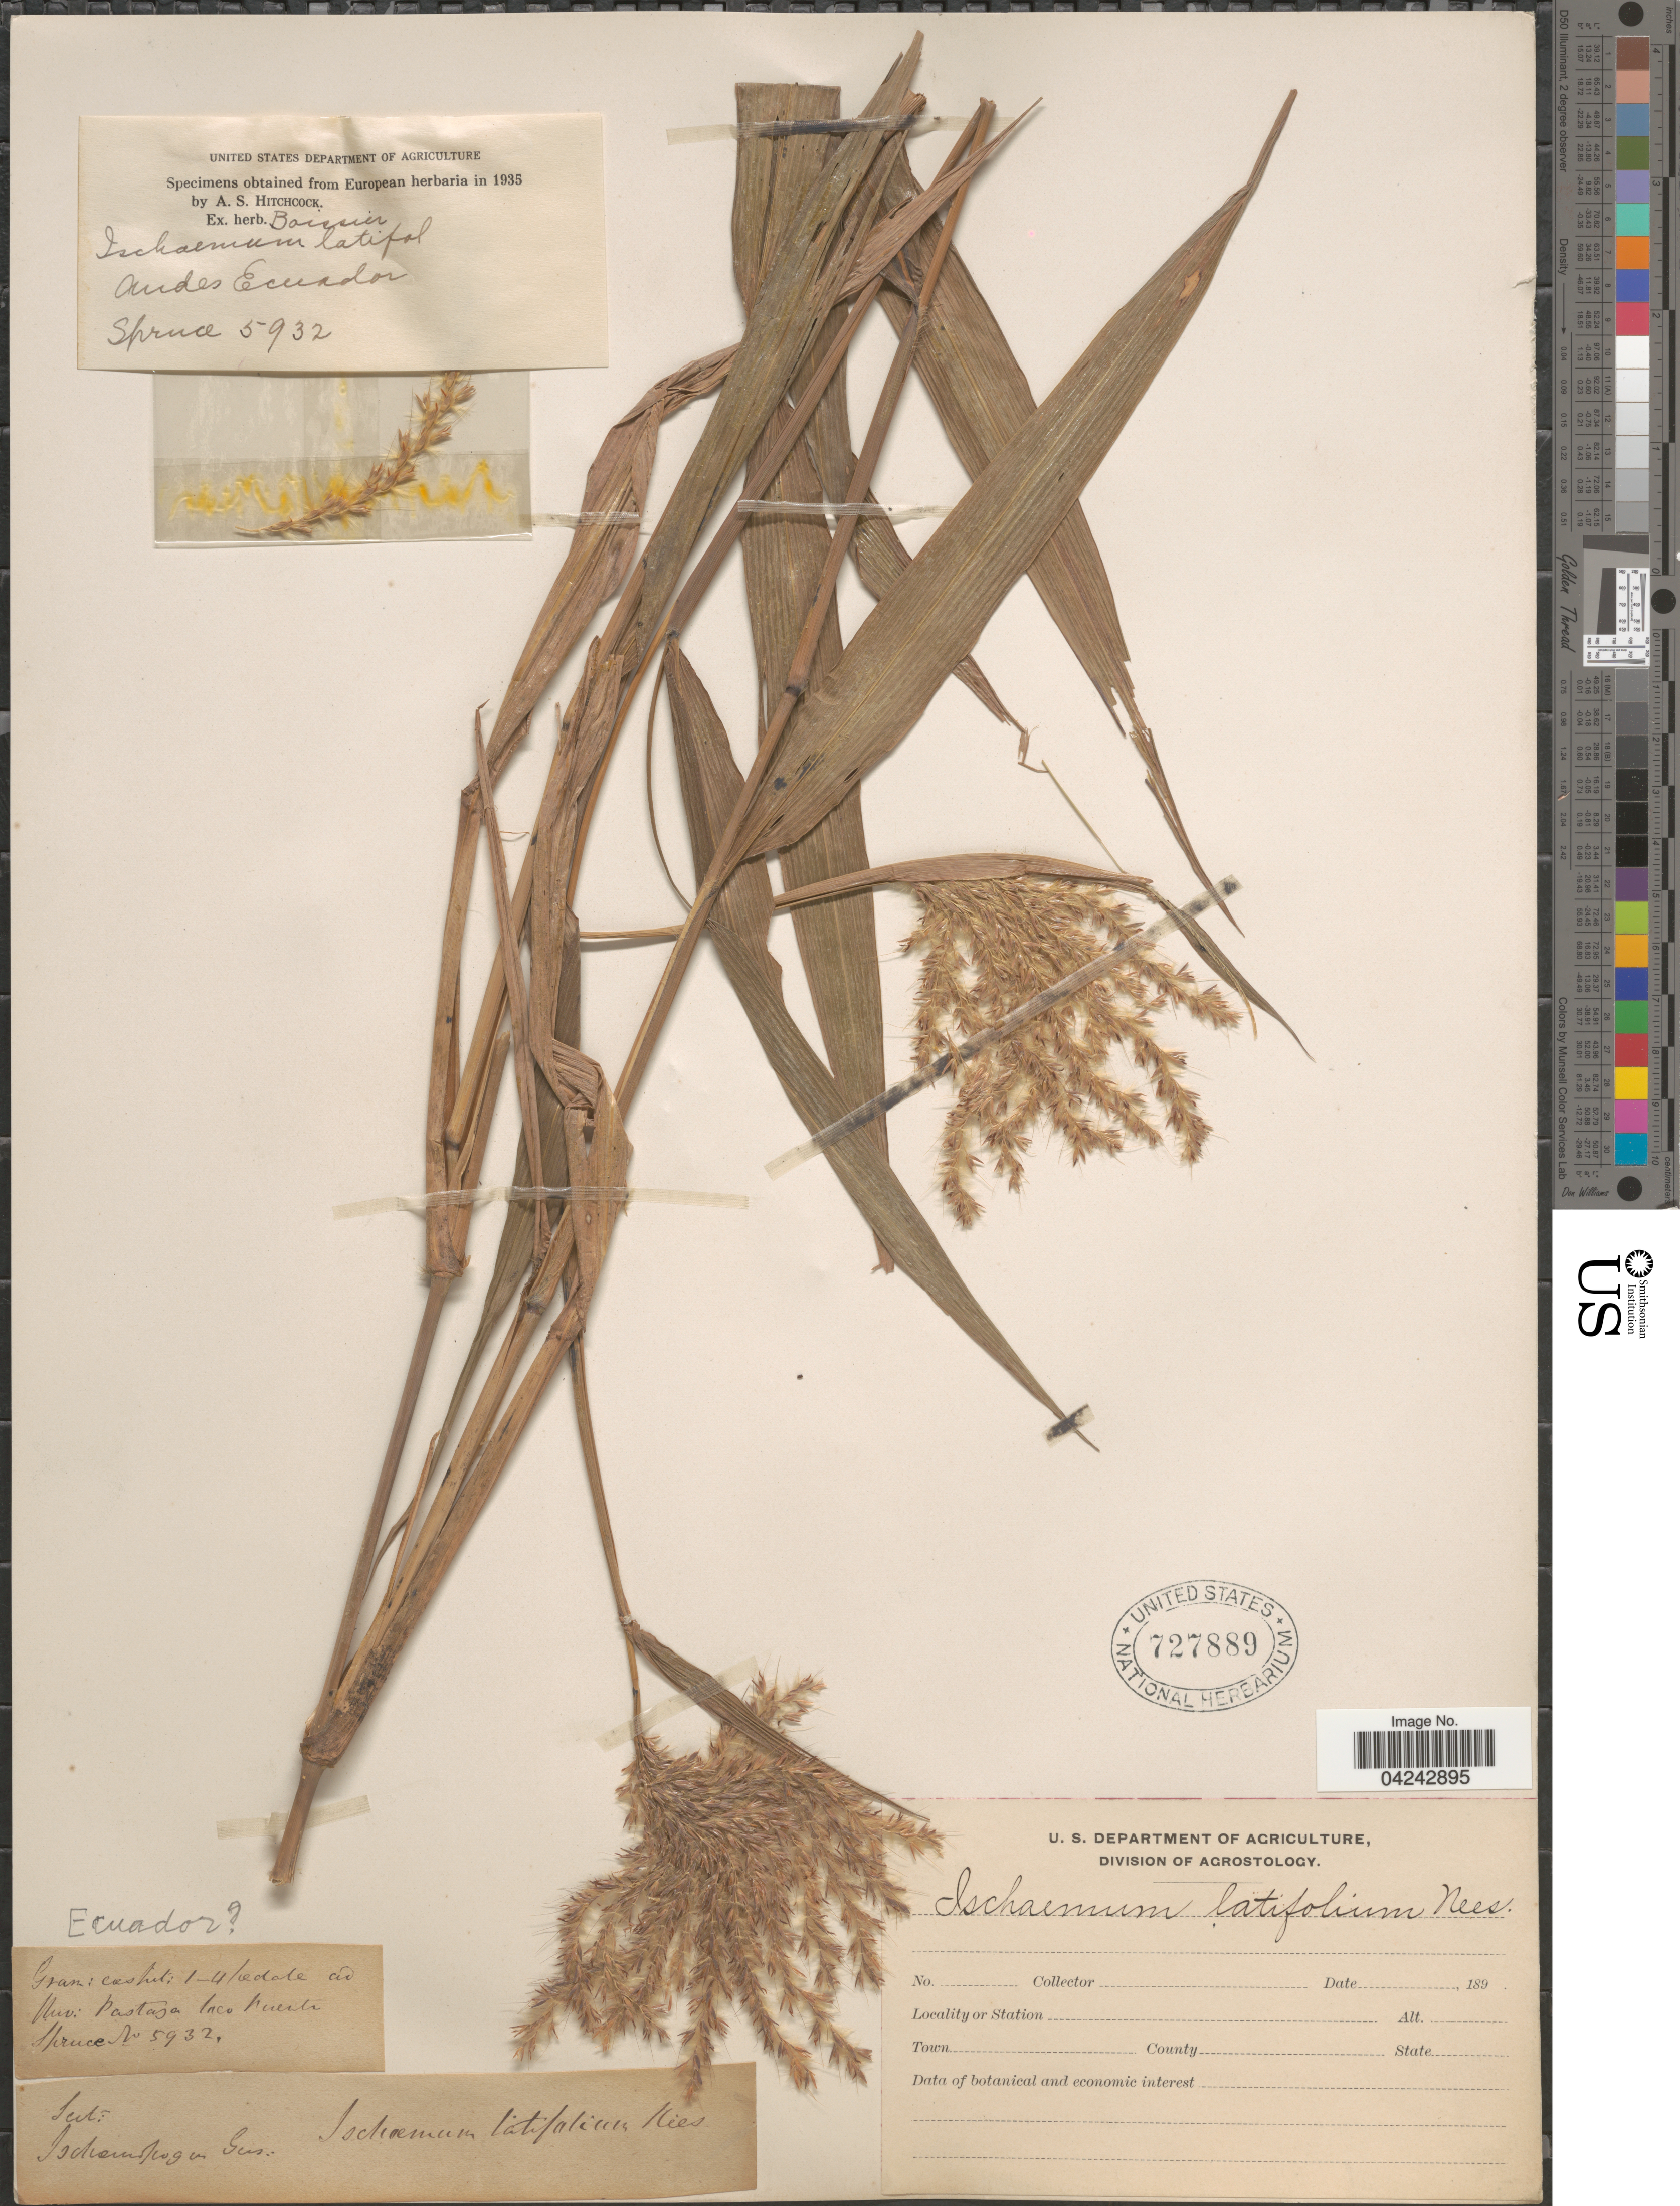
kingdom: Plantae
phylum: Tracheophyta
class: Liliopsida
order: Poales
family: Poaceae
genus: Ischaemum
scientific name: Ischaemum latifolium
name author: (Spreng.) Kunth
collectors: -. Spruce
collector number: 5932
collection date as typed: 189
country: Ecuador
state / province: Pastaza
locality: Laco Puerta. Andes.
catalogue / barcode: US 727889